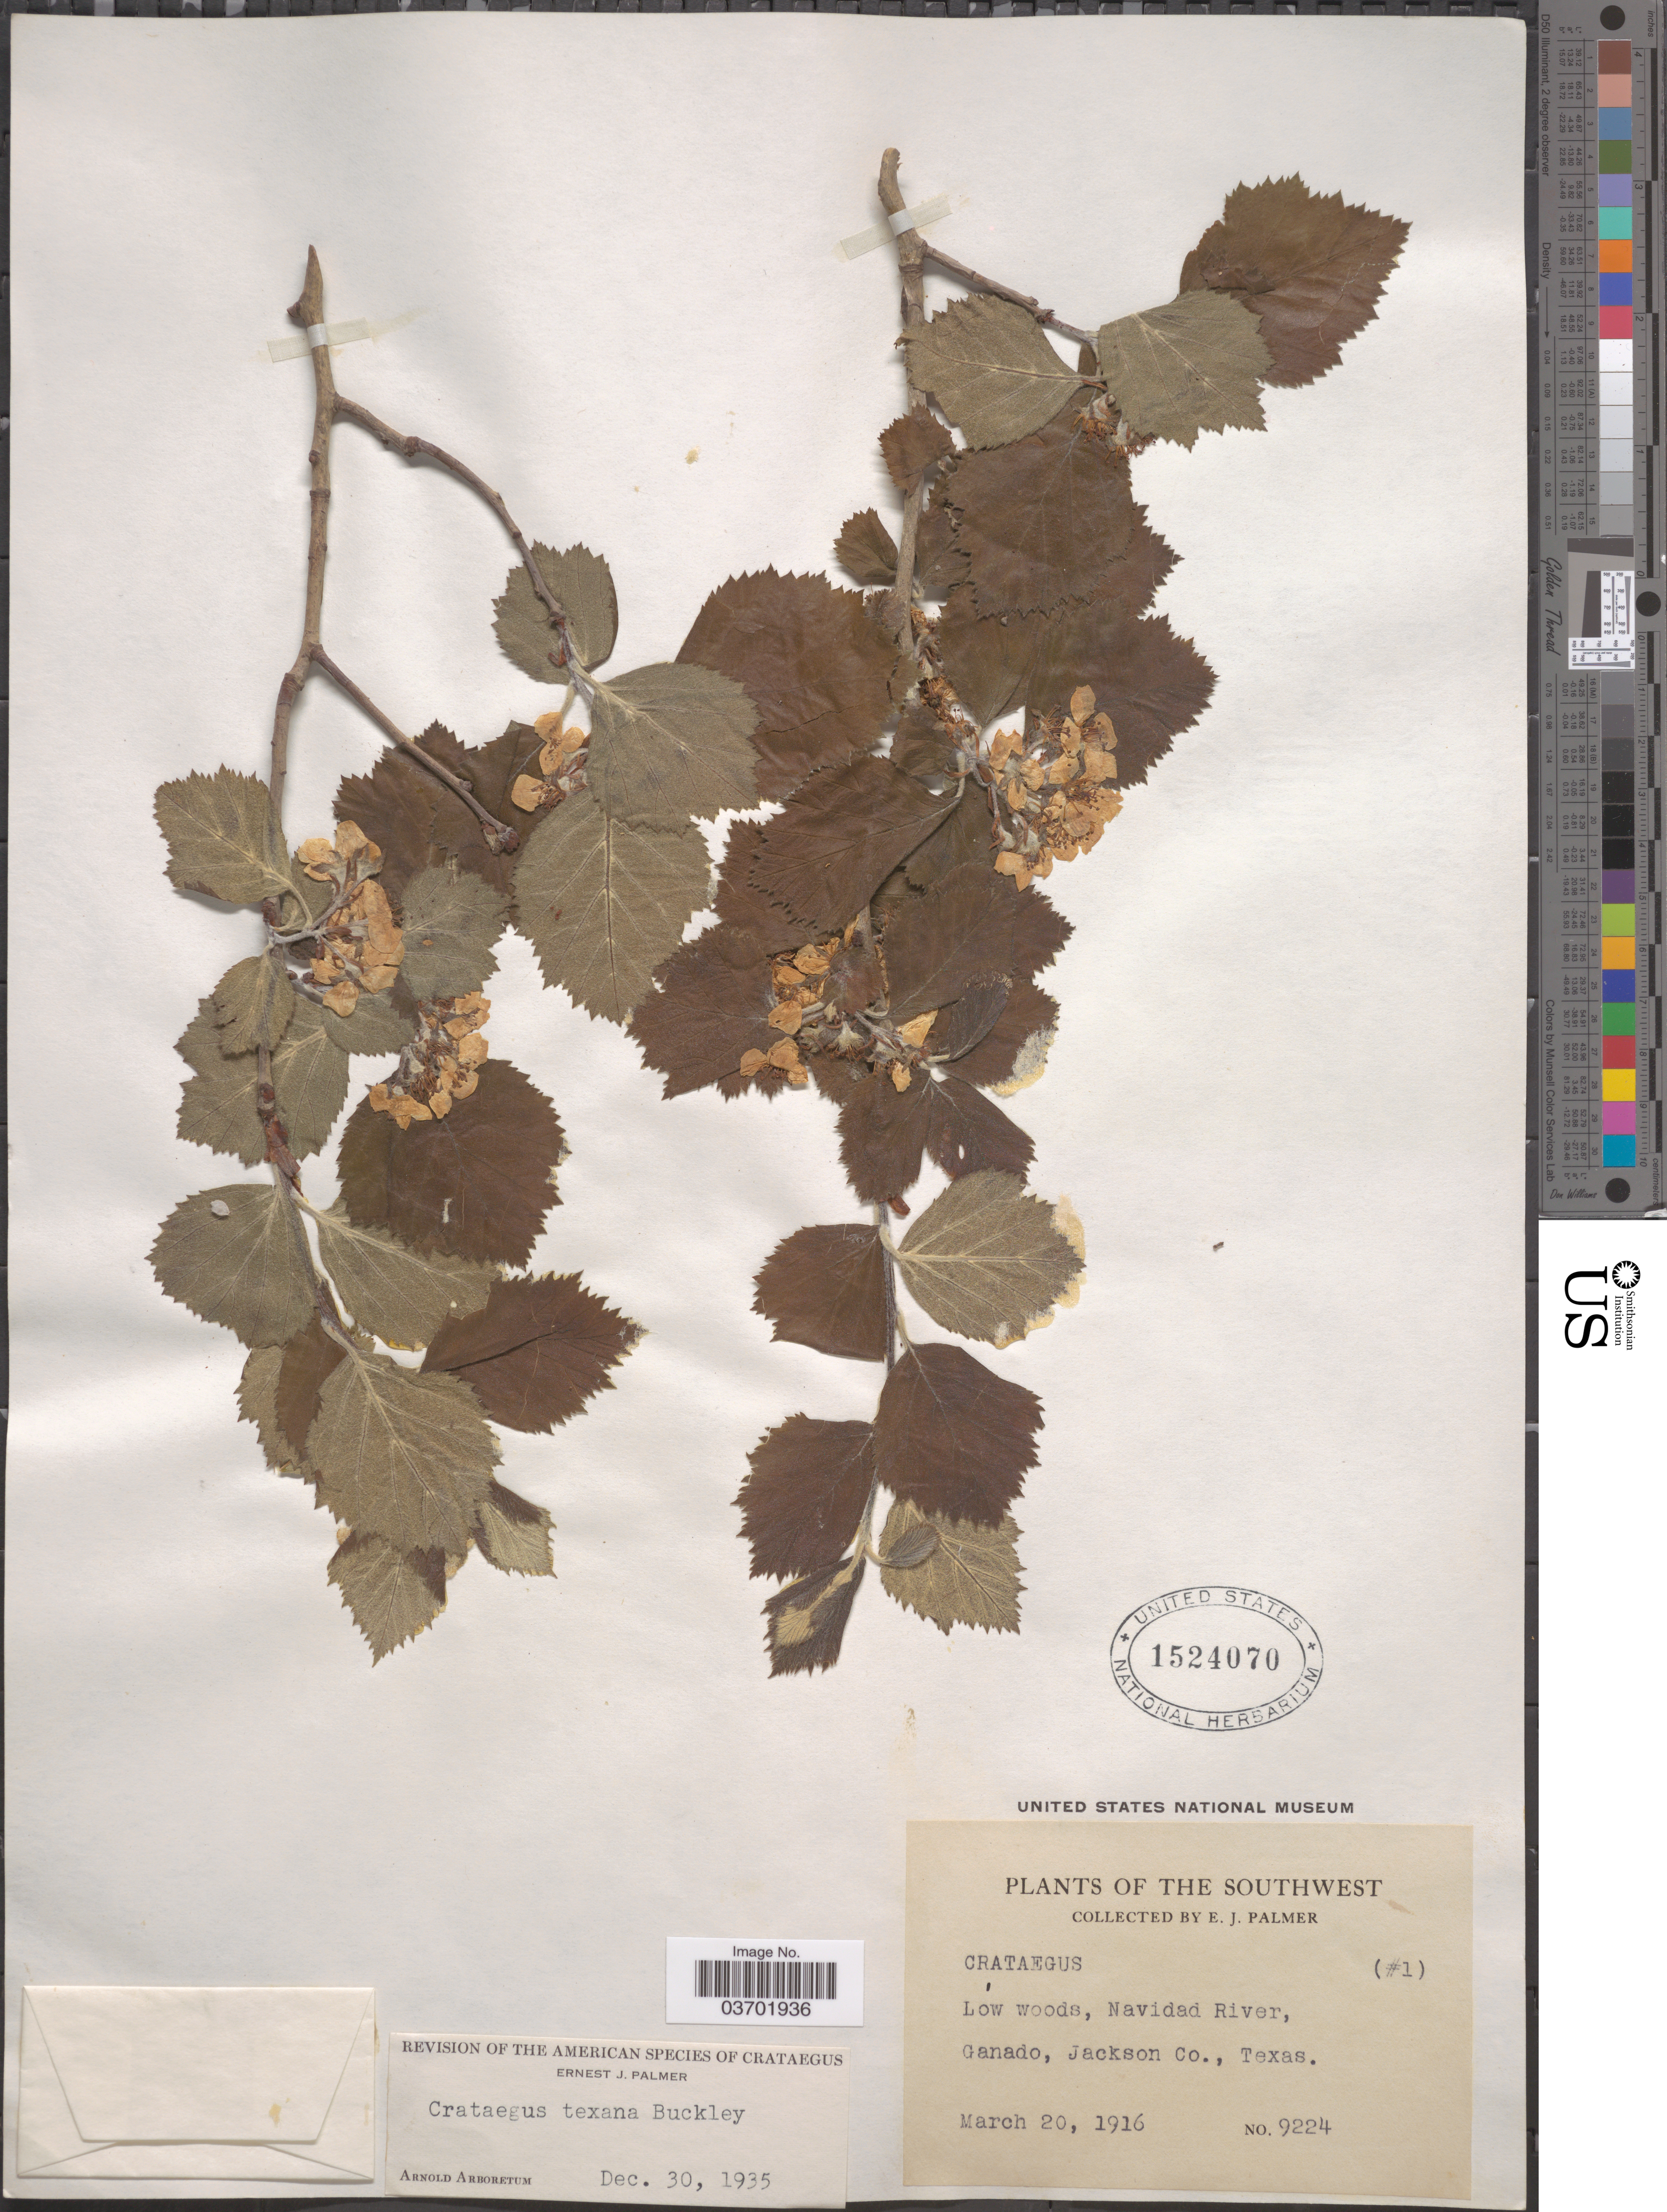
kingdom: Plantae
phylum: Tracheophyta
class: Magnoliopsida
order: Rosales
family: Rosaceae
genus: Crataegus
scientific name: Crataegus texana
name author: Buckley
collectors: E. J. Palmer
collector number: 9224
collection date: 1916-03-20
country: United States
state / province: Texas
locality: Southwest. Navidad River, Ganado, Jackson Co.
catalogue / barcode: US 1524070